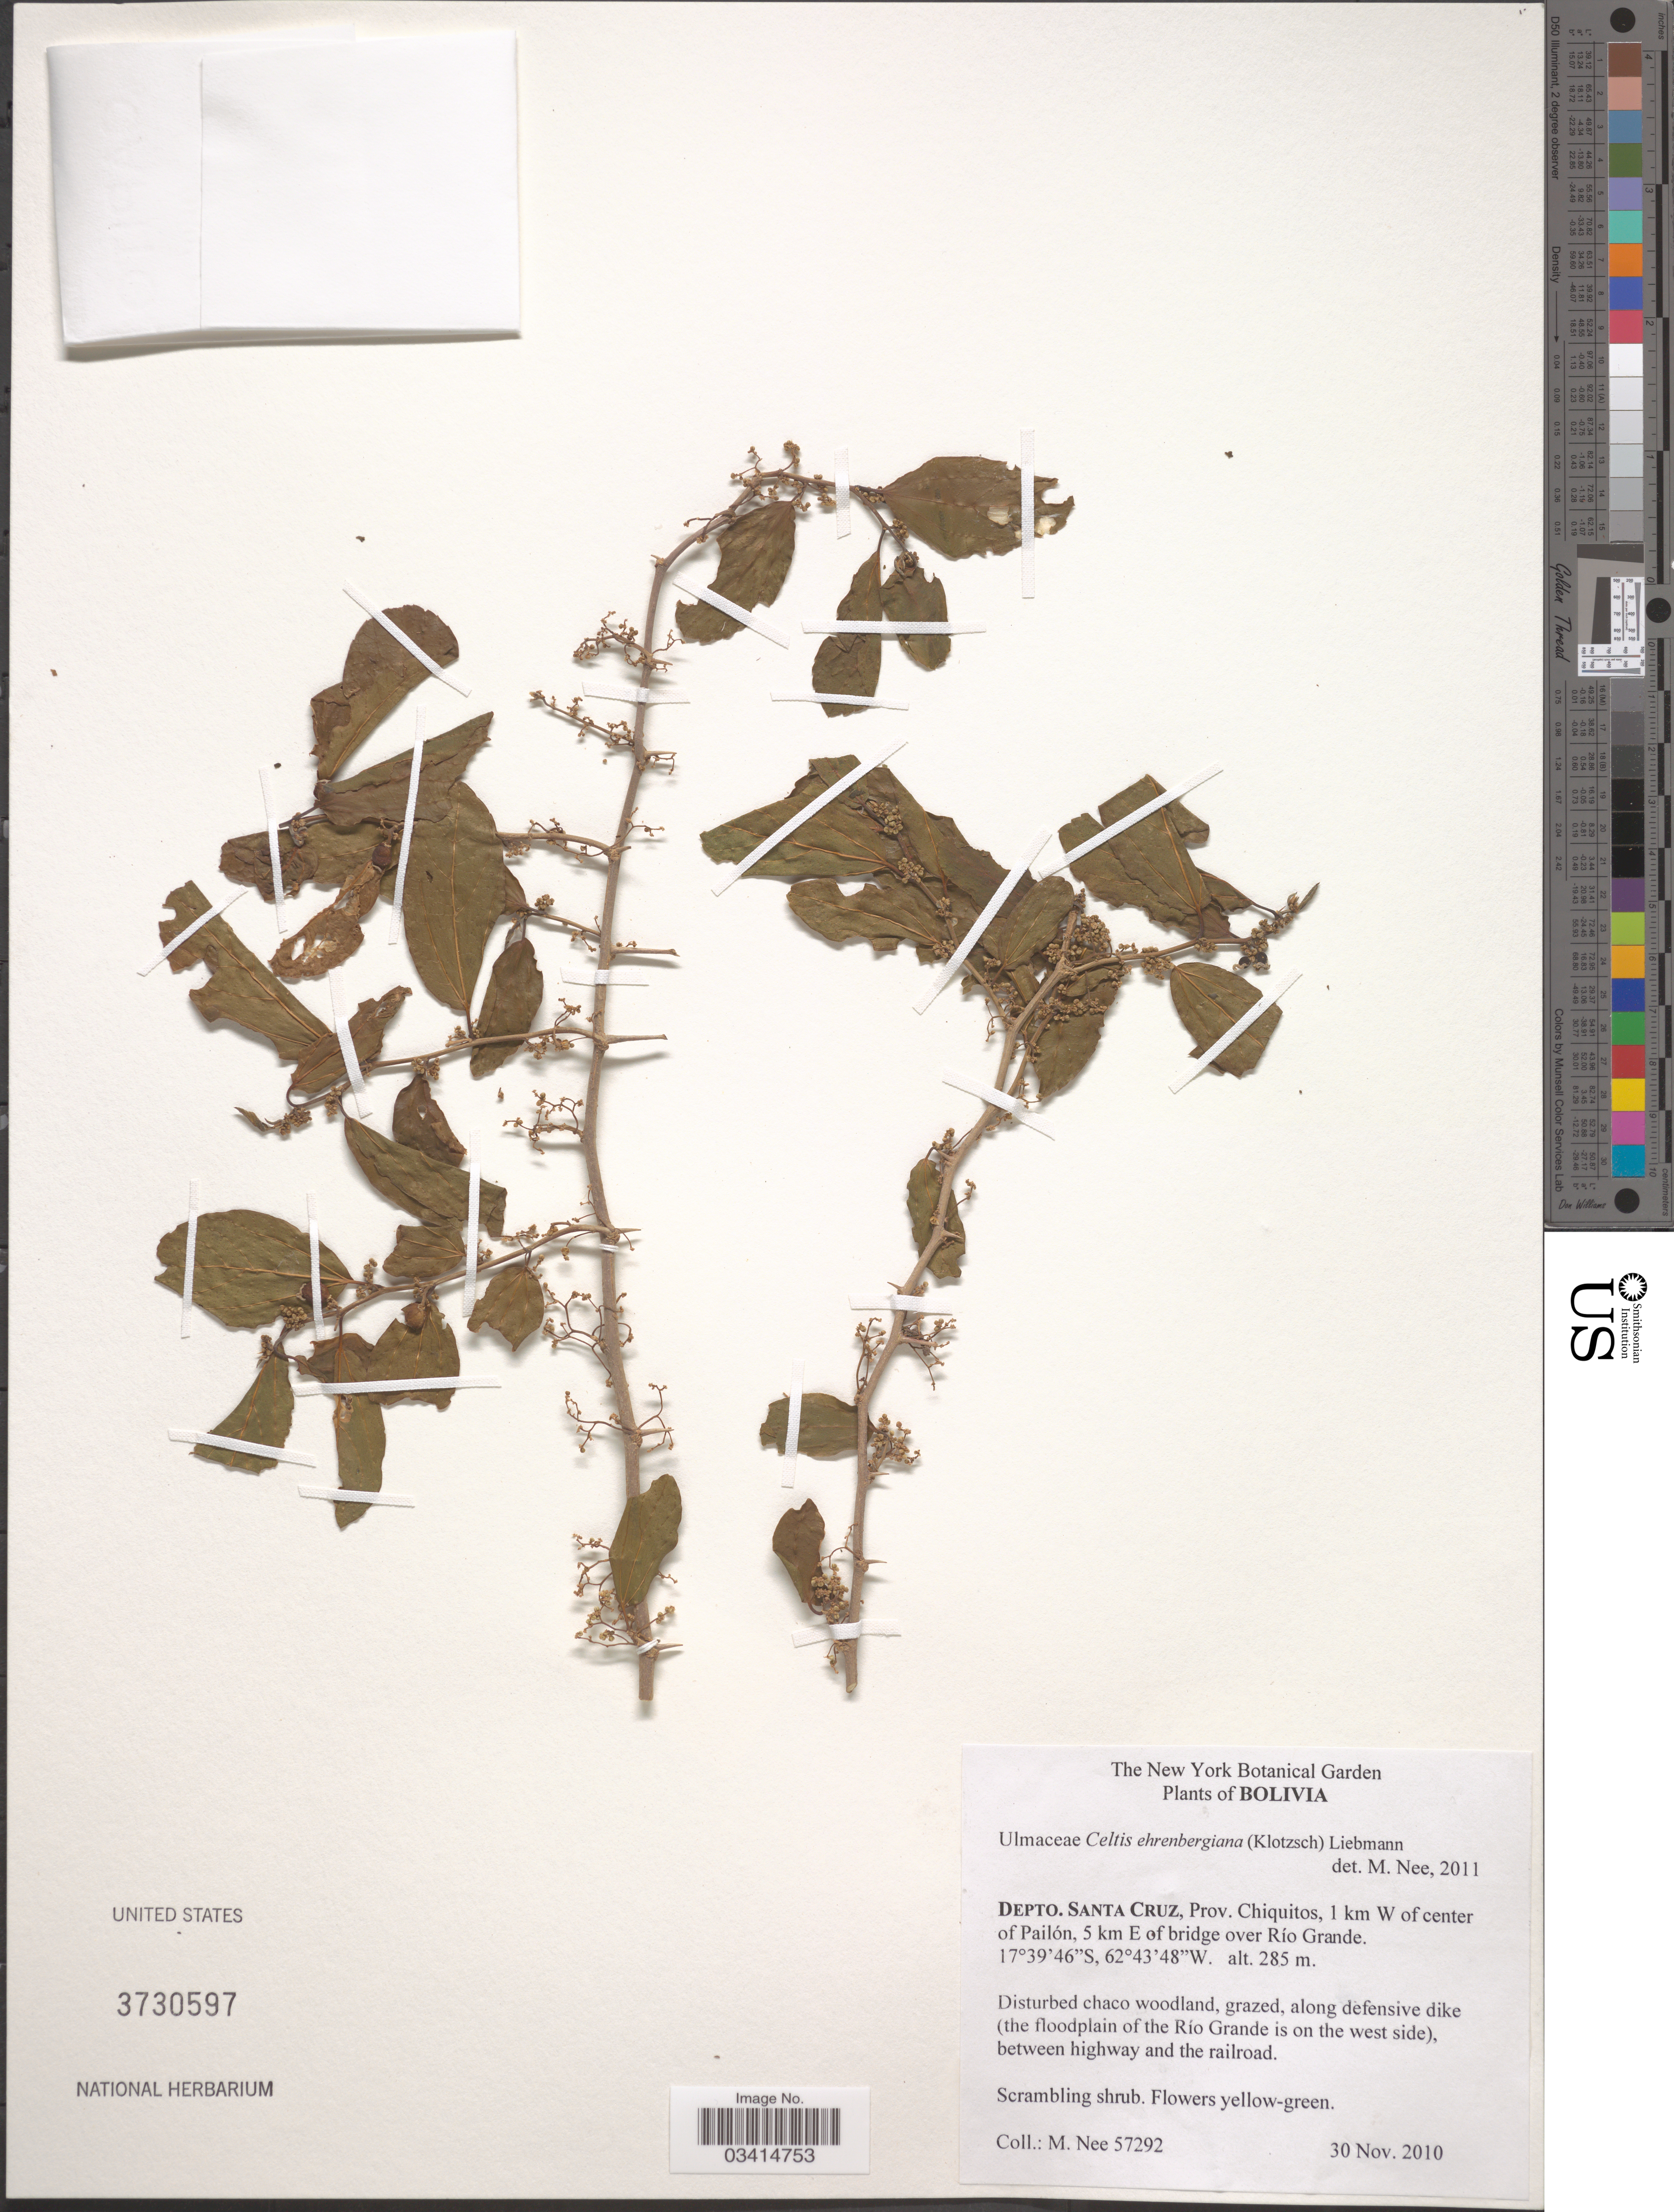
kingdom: Plantae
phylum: Tracheophyta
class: Magnoliopsida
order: Rosales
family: Cannabaceae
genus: Celtis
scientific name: Celtis ehrenbergiana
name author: (Klotzsch) Liebm.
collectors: M. Nee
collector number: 57292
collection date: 2010-11-30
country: Bolivia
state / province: Santa Cruz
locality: Depto. Santa Cruz, Prov. Chiquitos, 1 km W of center of Pailón, 5 km E of bridge over Río Grande.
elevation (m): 285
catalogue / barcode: US 3730597